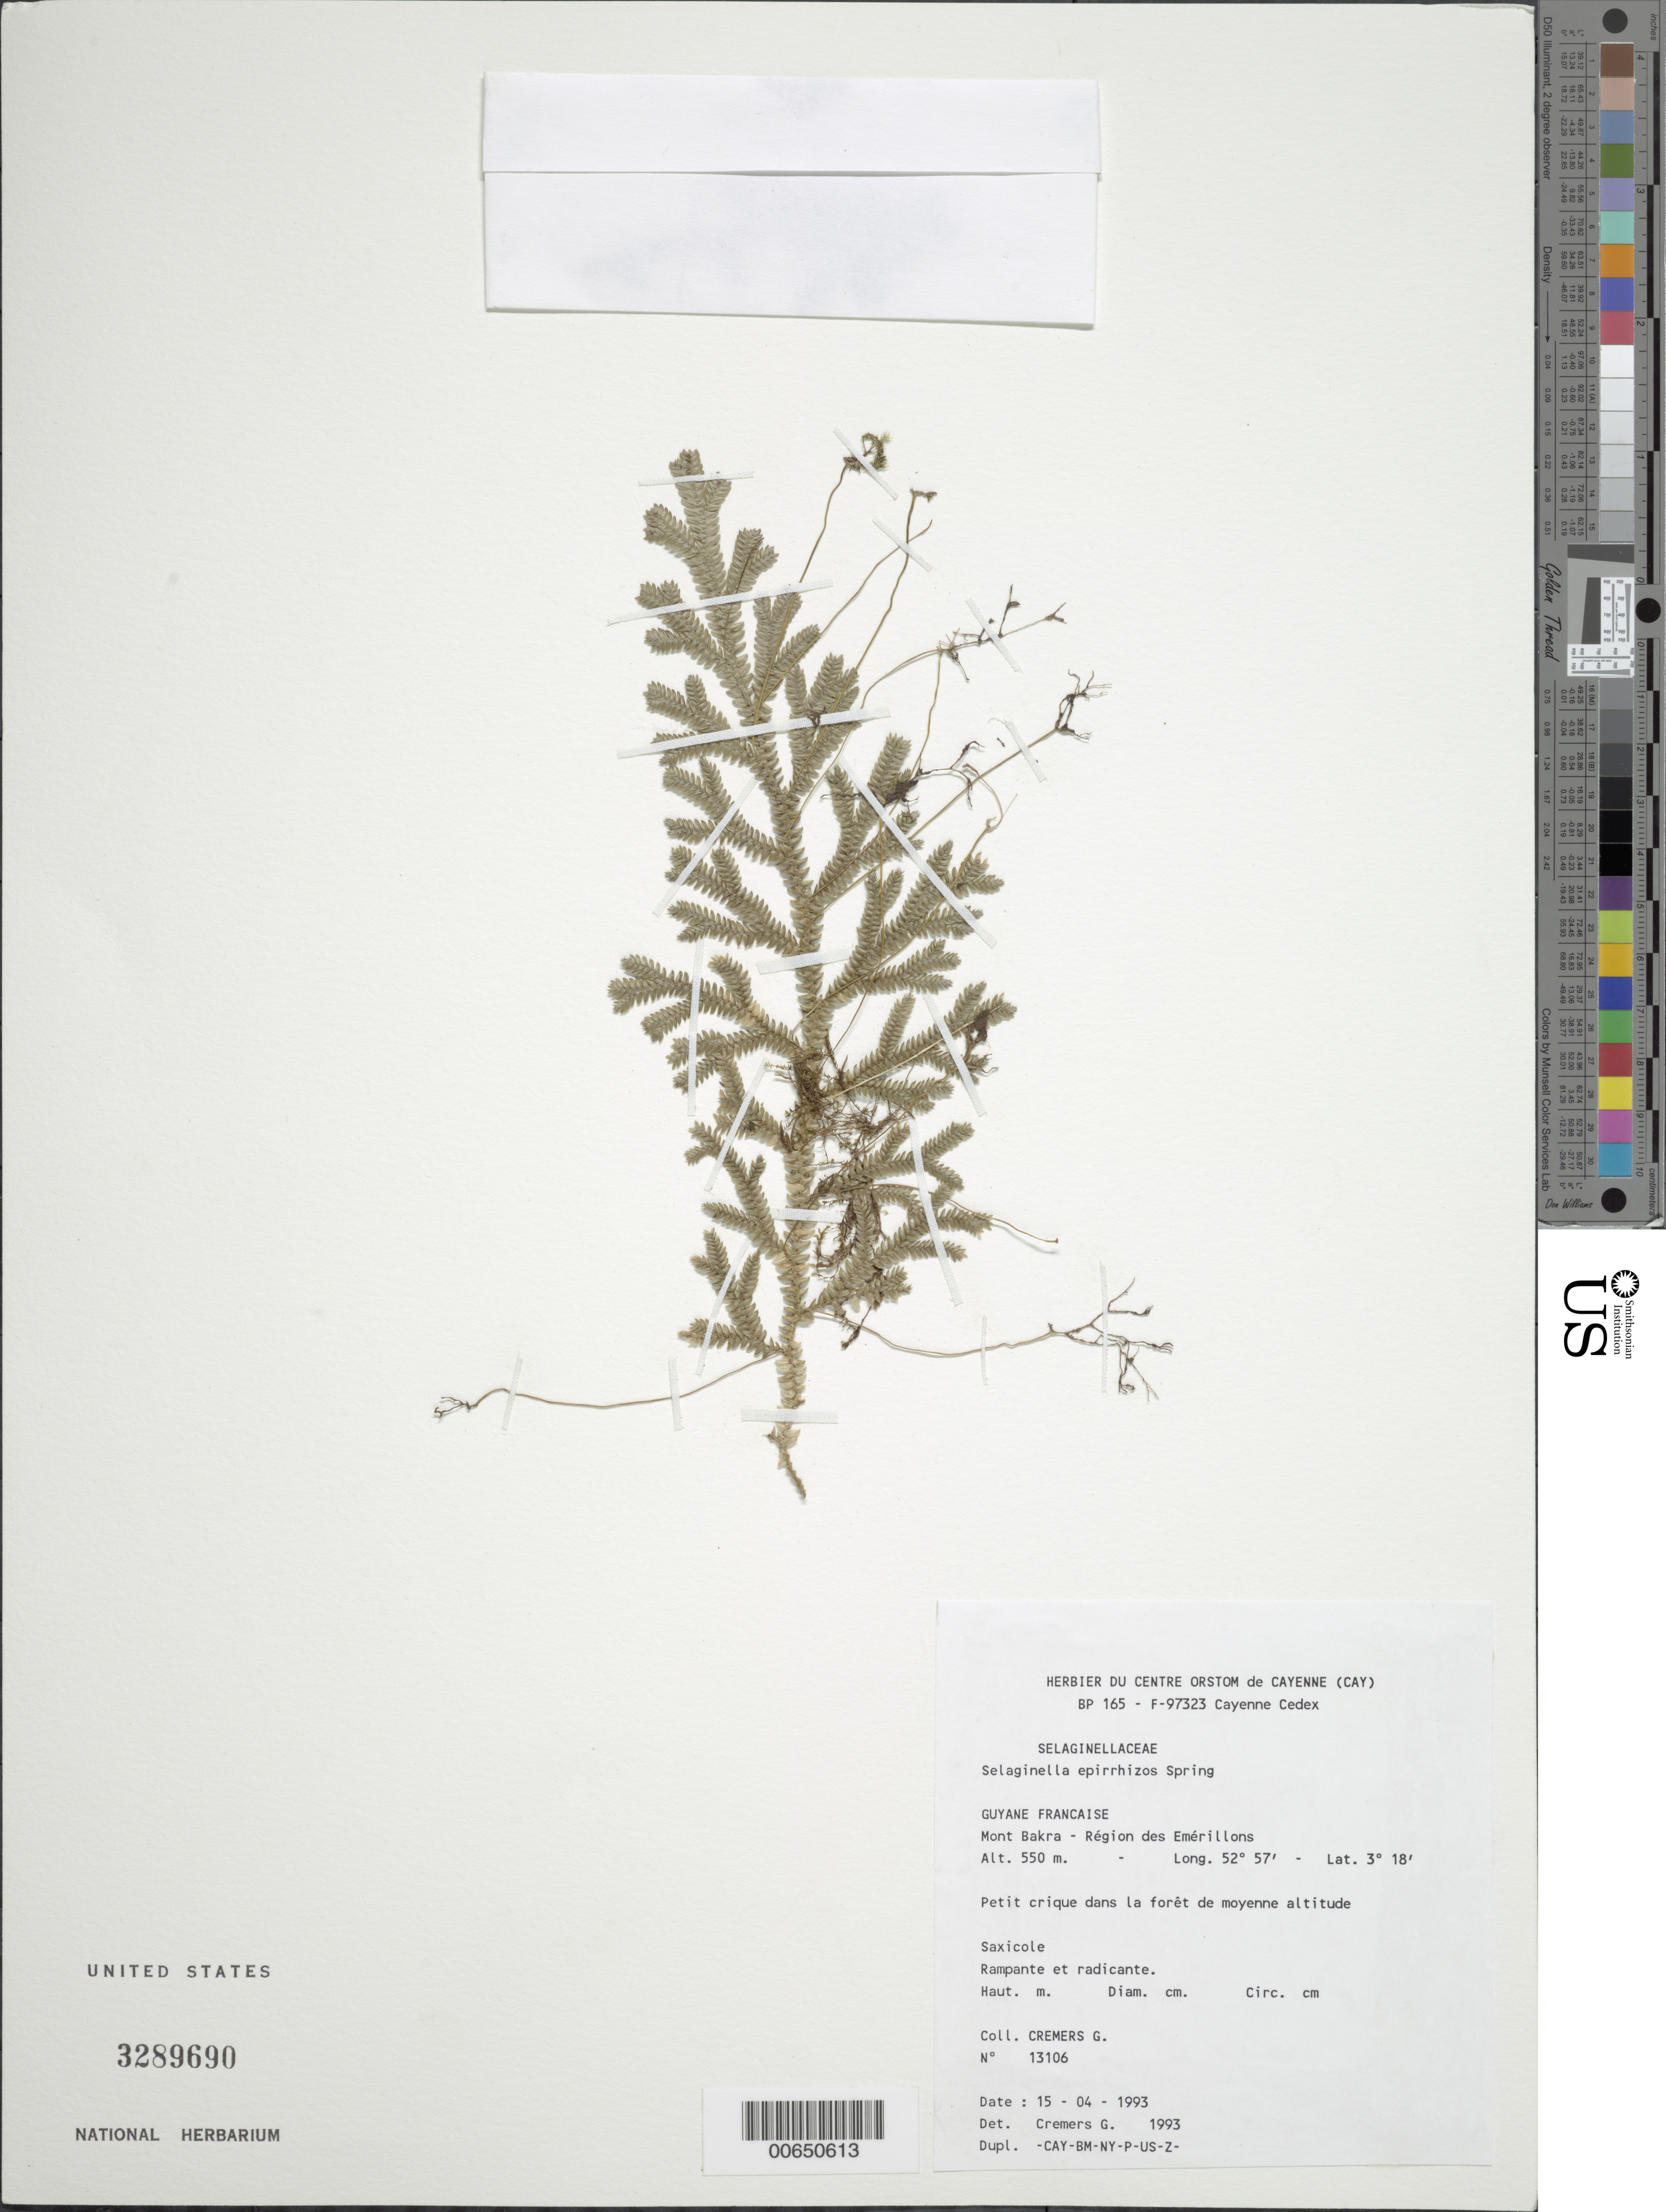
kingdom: Plantae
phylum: Tracheophyta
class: Lycopodiopsida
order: Selaginellales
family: Selaginellaceae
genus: Selaginella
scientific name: Selaginella epirrhizos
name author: Spring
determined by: Cremers, Georges A.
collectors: G. Cremers & J.-J. de Granville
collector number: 13106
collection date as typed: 15-Apr-93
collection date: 1993-04-15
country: French Guiana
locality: Mont Bakra, région des Emérillons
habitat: Petite crique dans la forêt de moyenne altitude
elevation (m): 550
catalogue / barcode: US 3289690